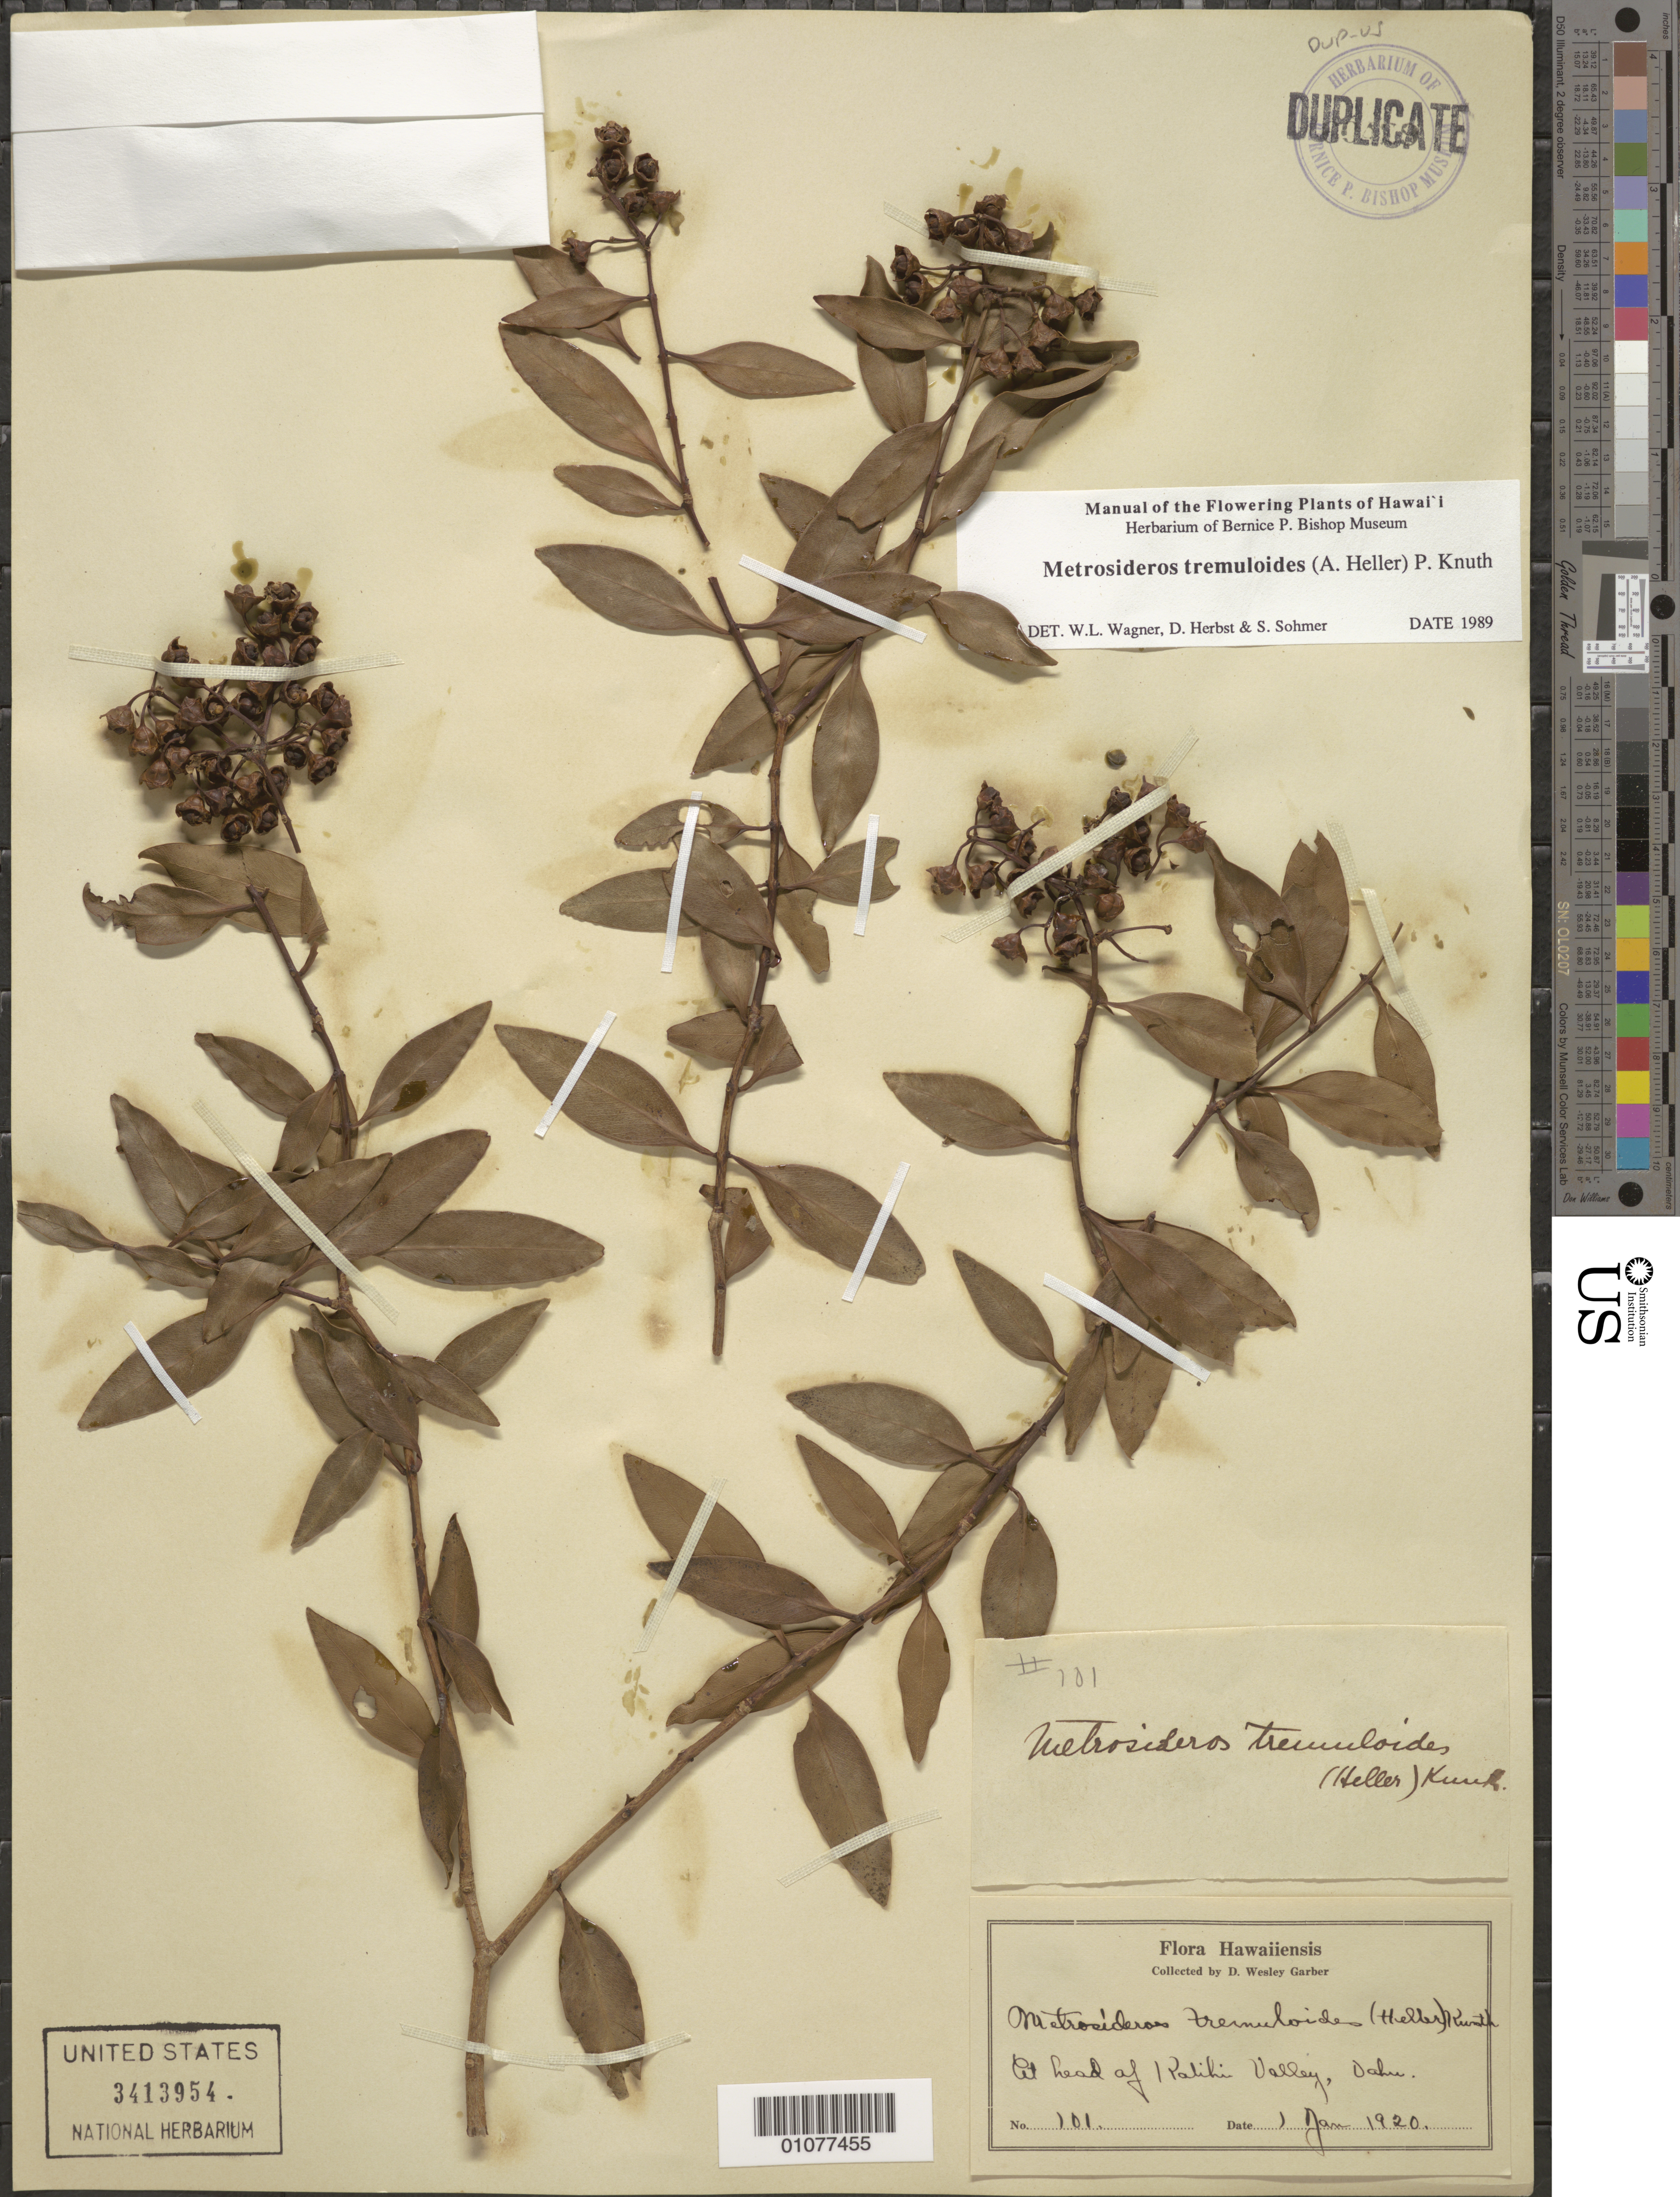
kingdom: Plantae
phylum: Tracheophyta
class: Magnoliopsida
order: Myrtales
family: Myrtaceae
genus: Metrosideros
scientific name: Metrosideros tremuloides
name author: (A. Heller) Knuth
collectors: D. W. Garber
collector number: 101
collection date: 1920-01-01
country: United States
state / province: Hawaii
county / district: Honolulu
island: Oahu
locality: at head of Kalihi Valley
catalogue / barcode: US 3413954